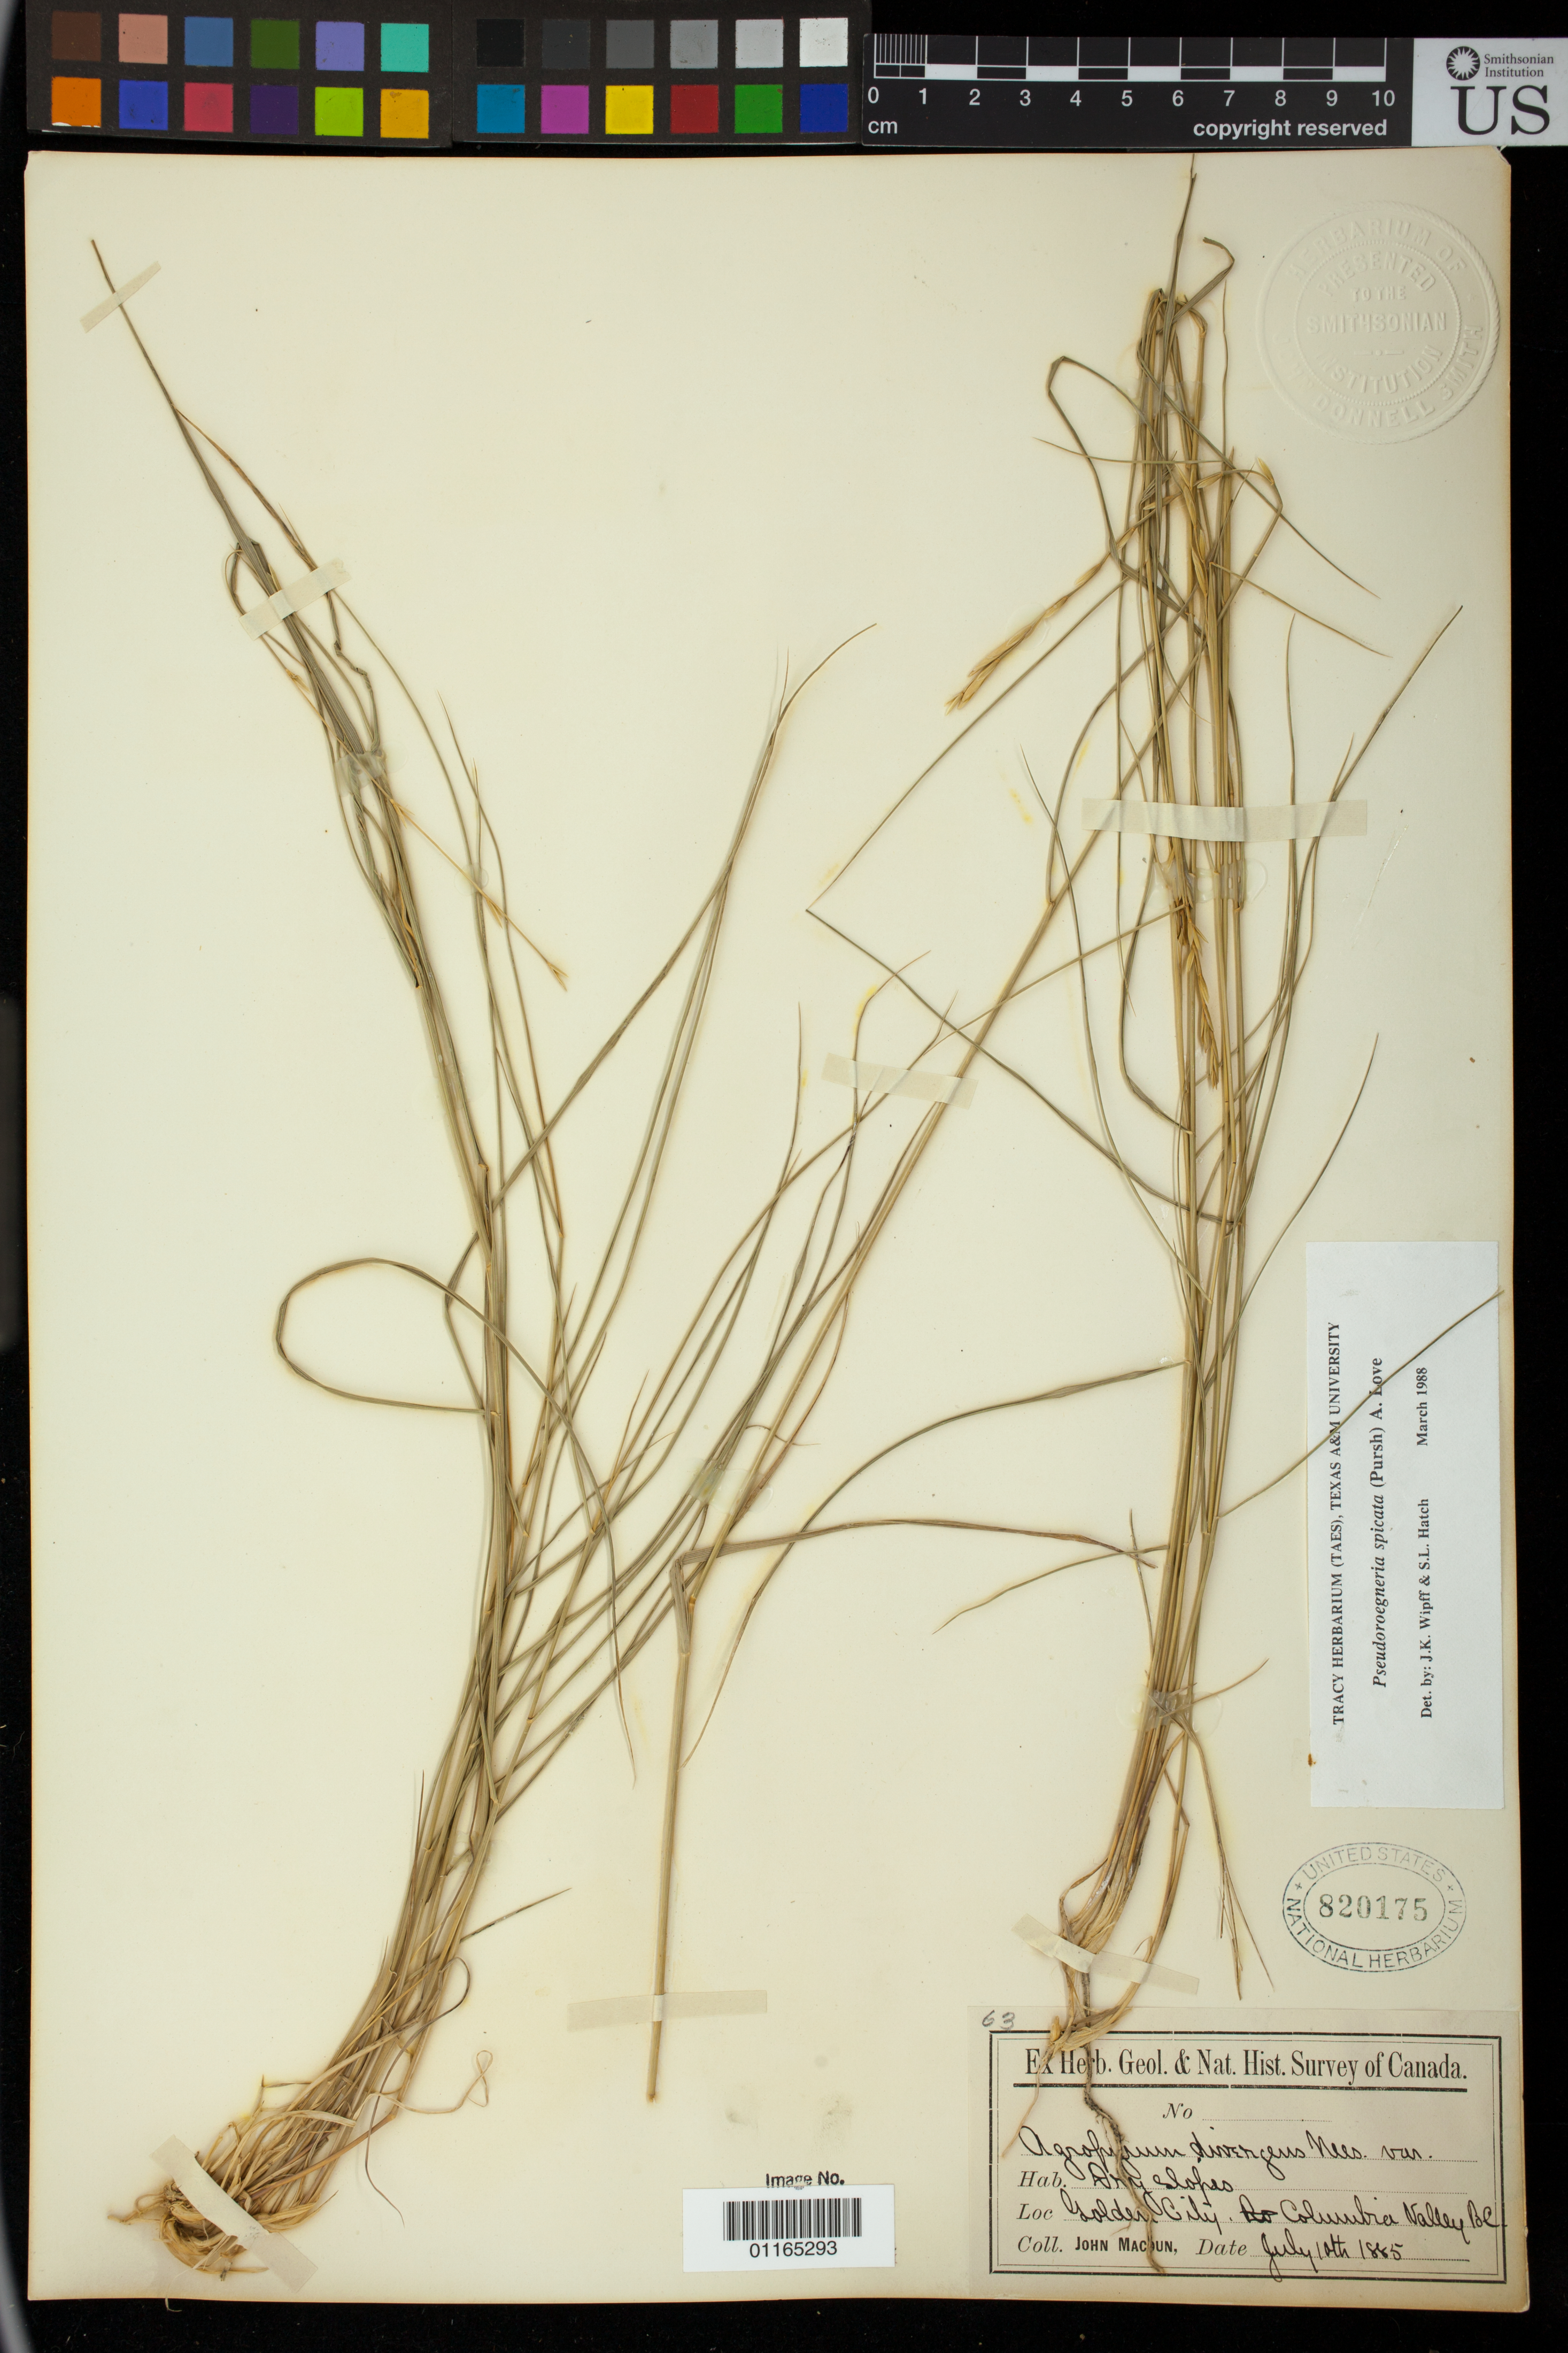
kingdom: Plantae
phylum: Tracheophyta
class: Liliopsida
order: Poales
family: Poaceae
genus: Agropyron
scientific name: Agropyron divergens var. inerme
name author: Scribn. & J.G. Sm.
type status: Syntype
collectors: J. M. Macoun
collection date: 1885-07-10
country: Canada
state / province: British Columbia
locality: Golden city, Columbia Valley, B.C.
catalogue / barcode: US 820175